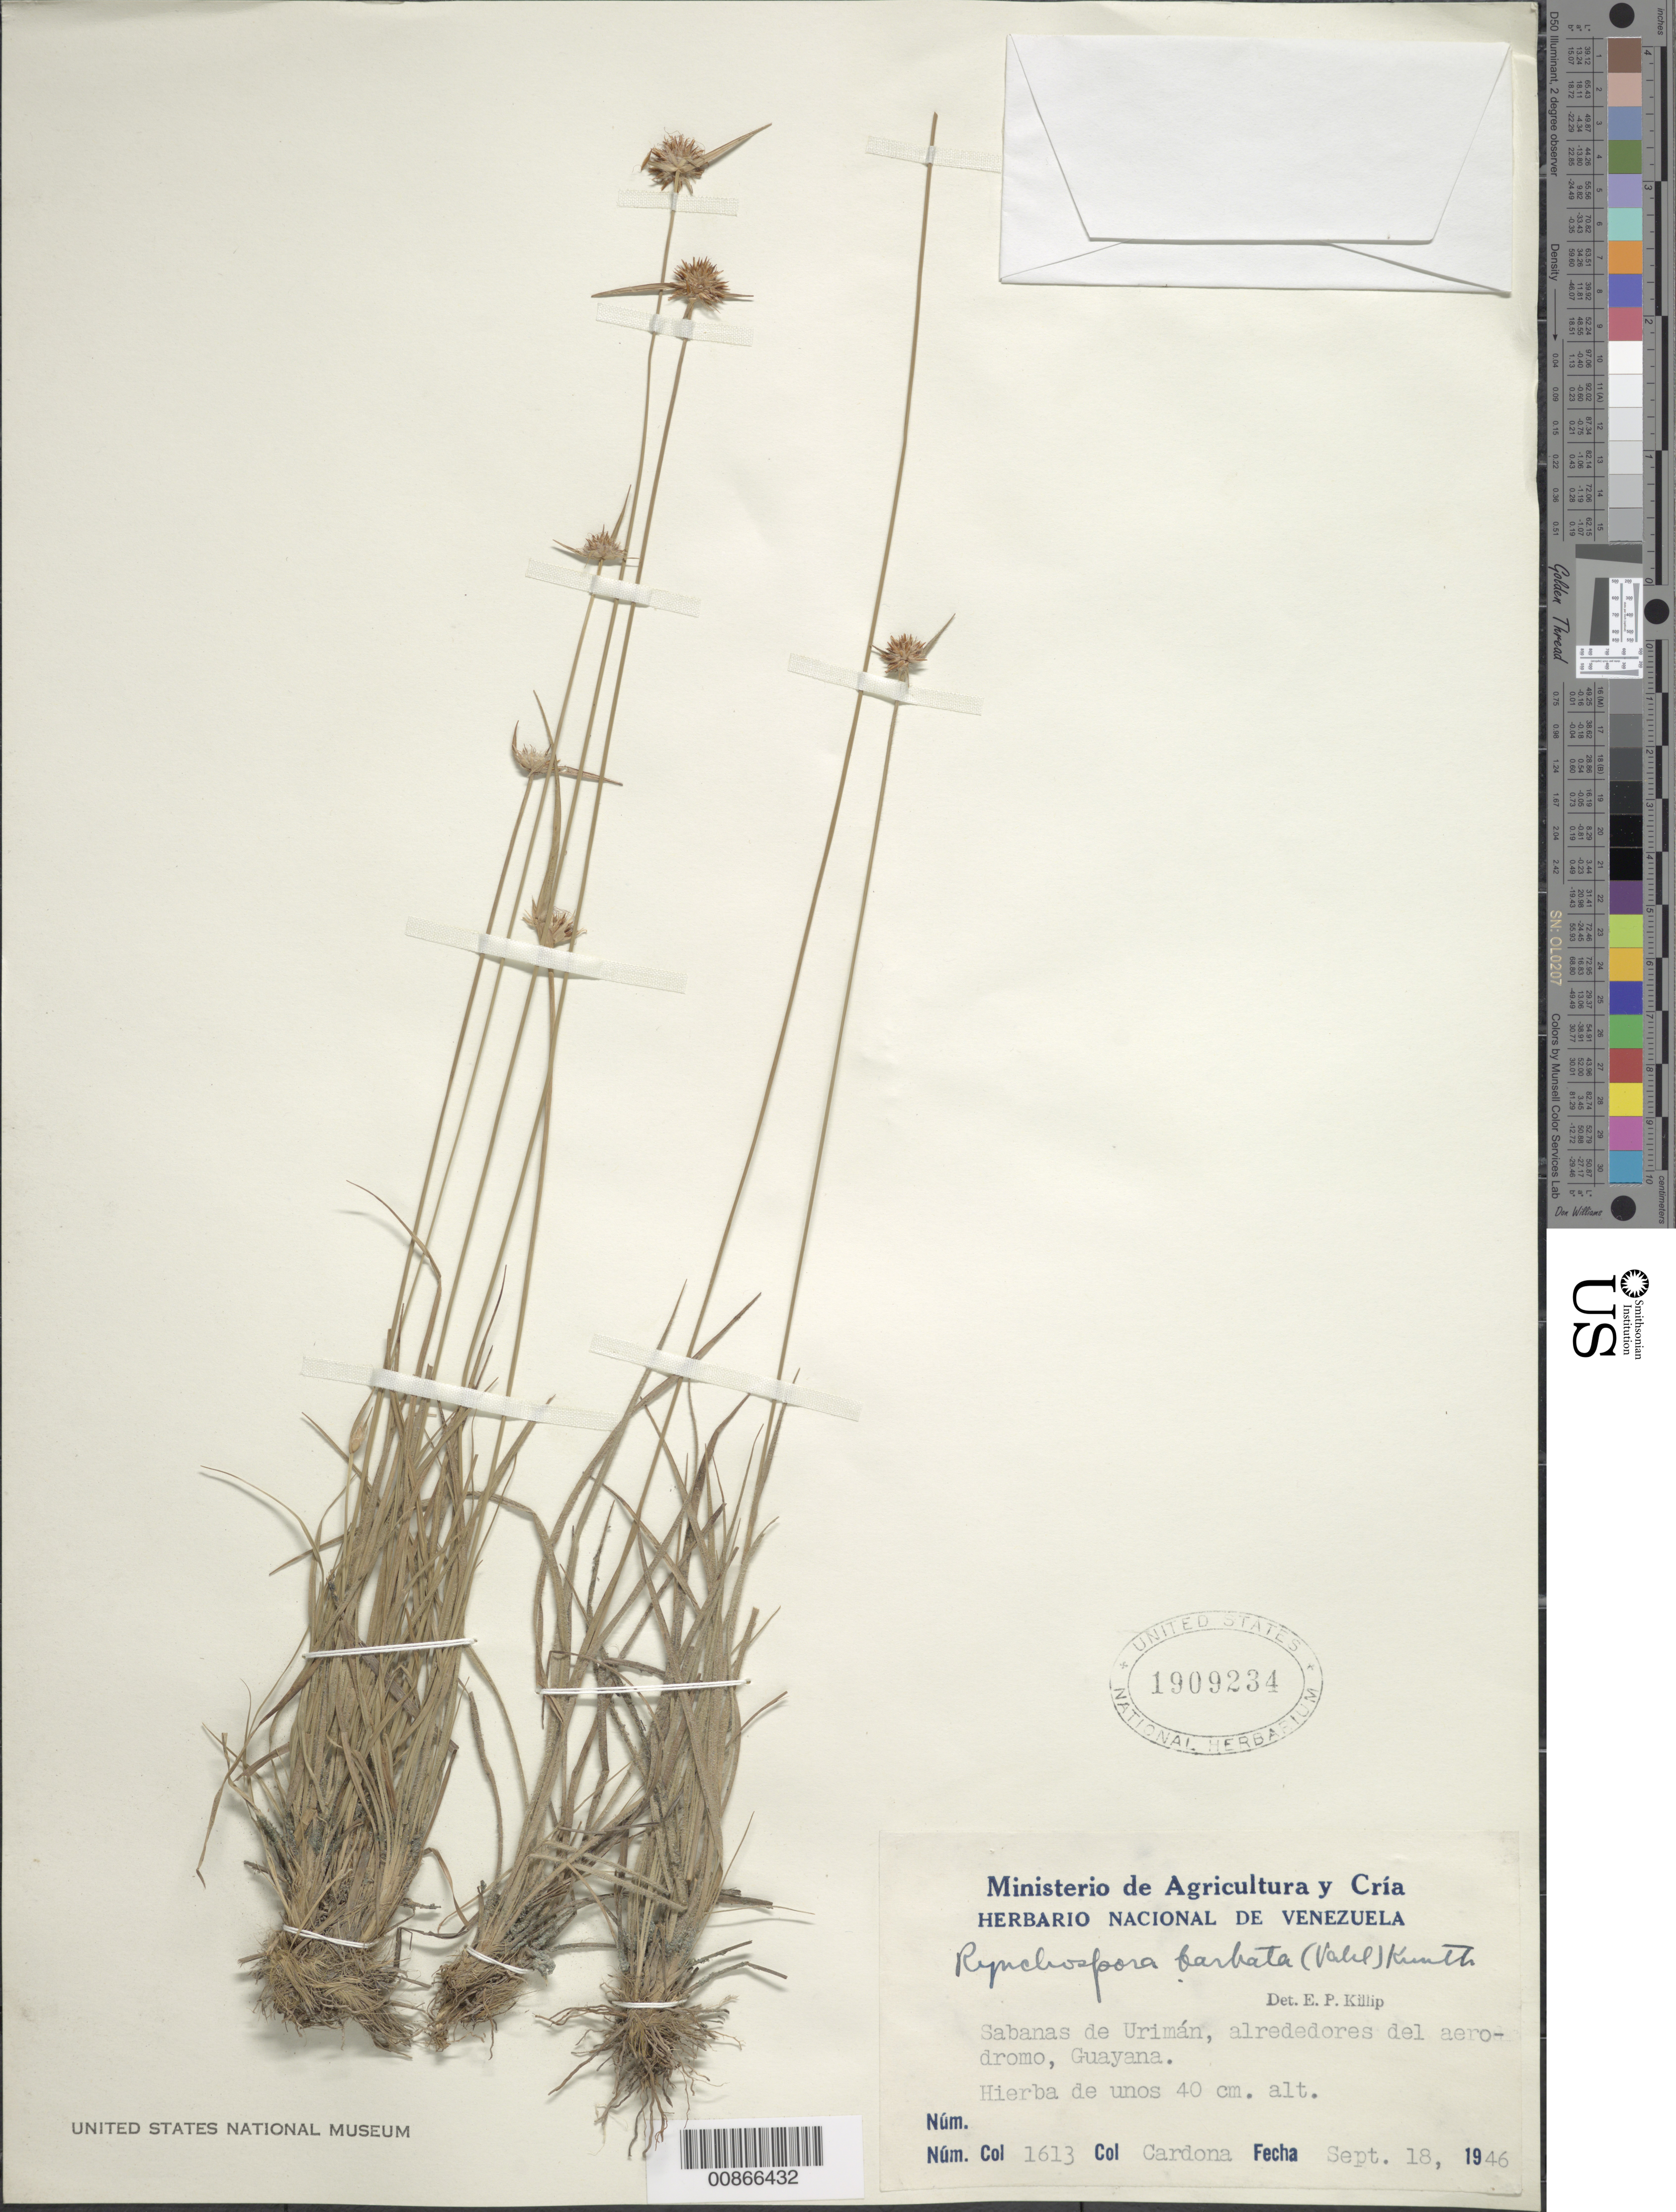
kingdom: Plantae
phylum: Tracheophyta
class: Liliopsida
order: Poales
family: Cyperaceae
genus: Rhynchospora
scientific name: Rhynchospora barbata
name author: (Vahl) Kunth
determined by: Alves, K.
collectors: F. Cardona Puig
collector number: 1613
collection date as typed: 18-Sep-46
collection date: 1946-09-18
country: Venezuela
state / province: Bolívar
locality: Río Caroní, Urimán Savannas, near airport (Guayana)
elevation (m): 400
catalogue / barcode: US 1909234